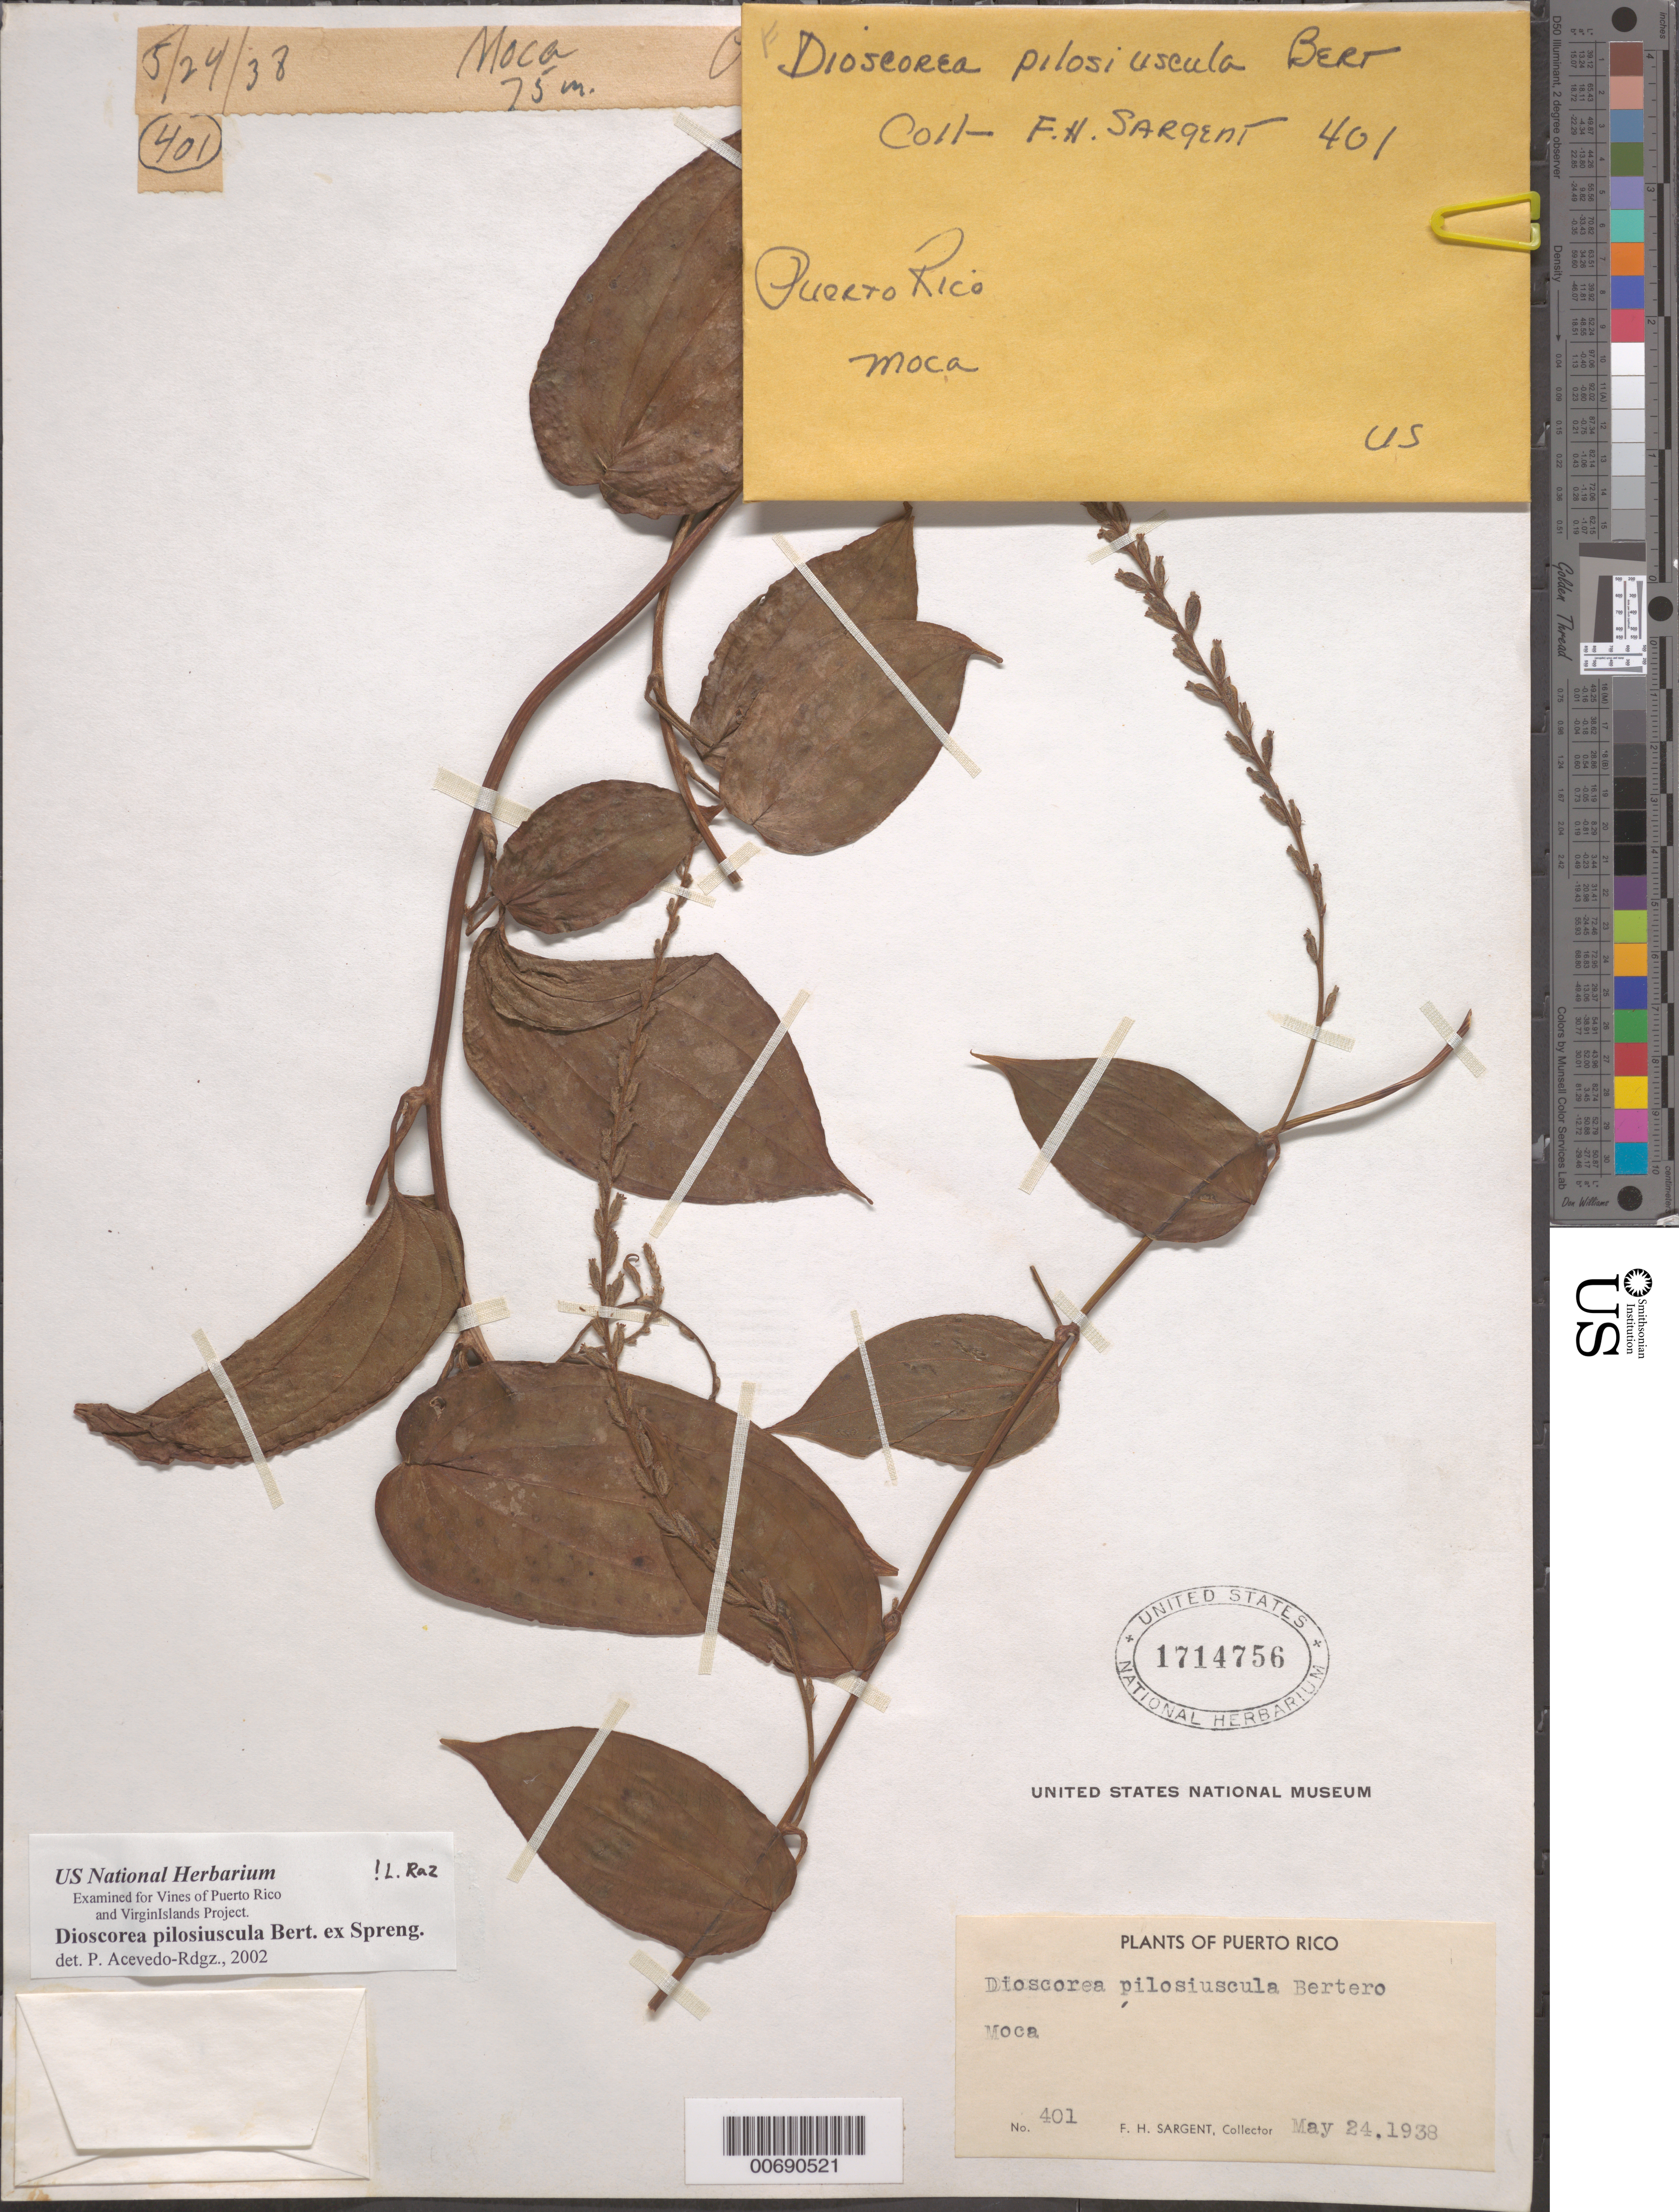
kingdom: Plantae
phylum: Tracheophyta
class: Liliopsida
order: Dioscoreales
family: Dioscoreaceae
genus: Dioscorea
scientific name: Dioscorea pilosiuscula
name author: Bertero ex Spreng.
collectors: F. H. Sargent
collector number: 401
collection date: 1938-05-24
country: Puerto Rico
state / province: Moca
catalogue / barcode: US 1714756